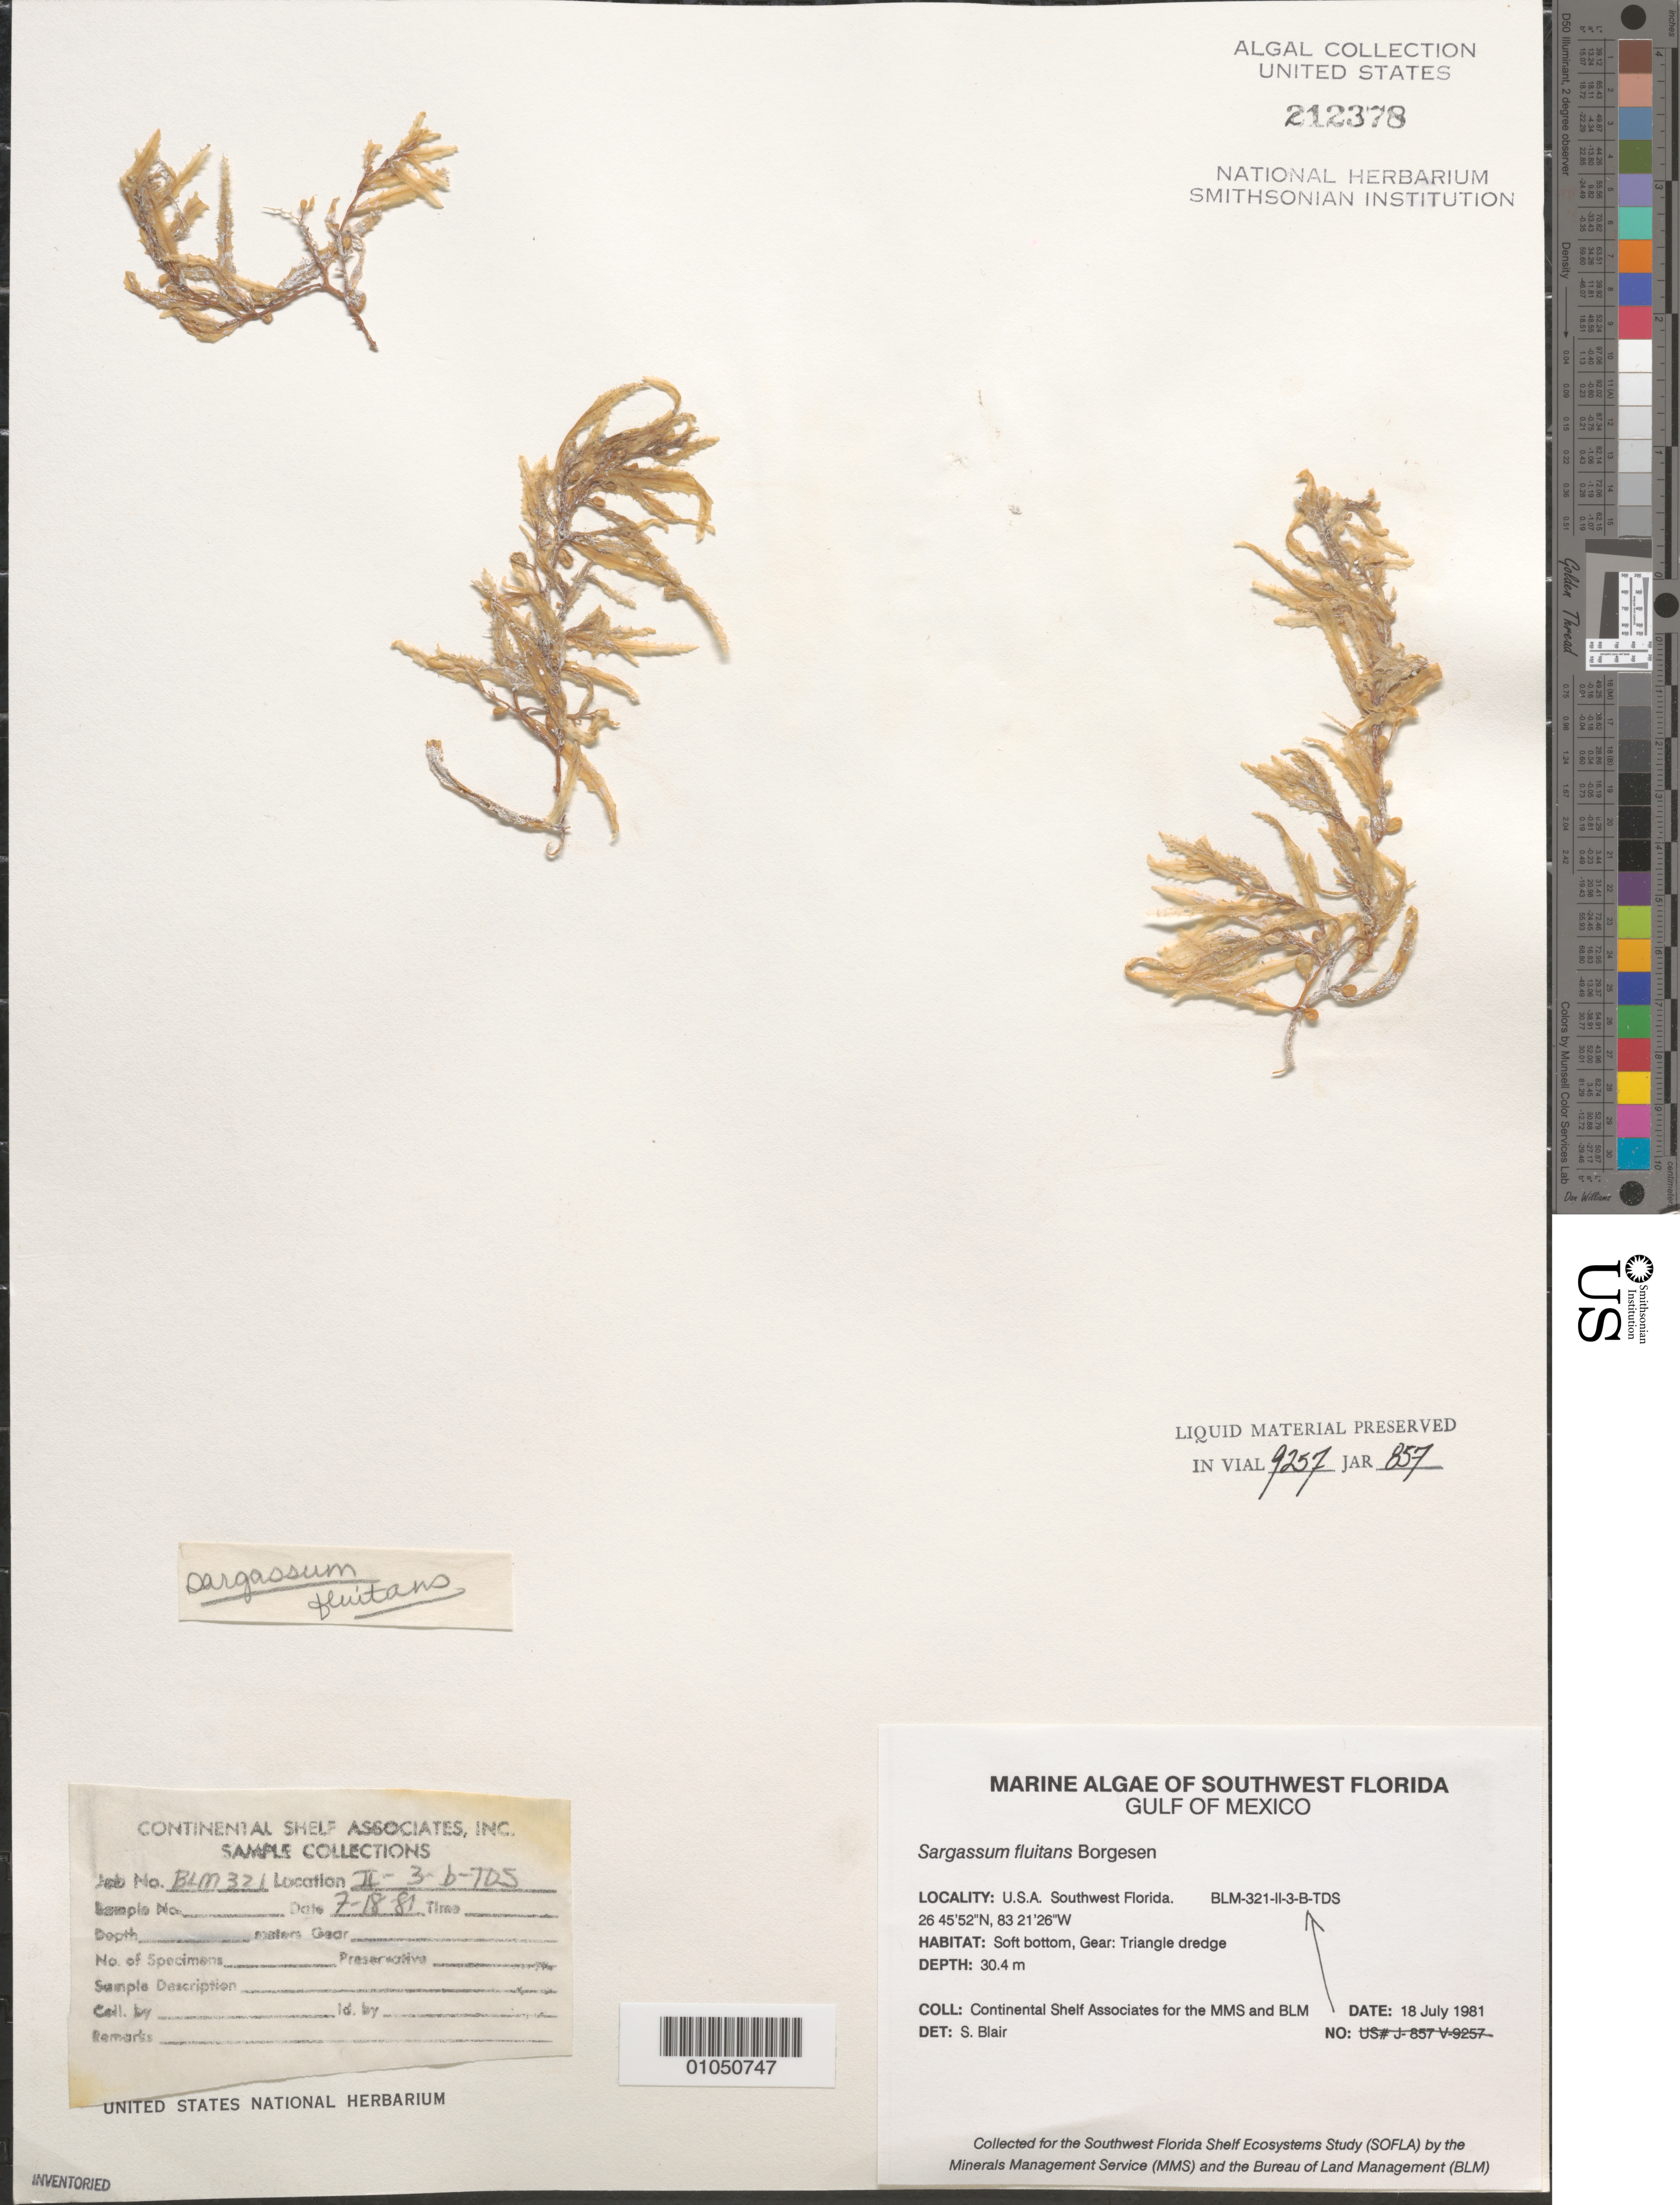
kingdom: Chromista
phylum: Ochrophyta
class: Phaeophyceae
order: Fucales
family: Sargassaceae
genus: Sargassum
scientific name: Sargassum fluitans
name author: (Børgesen) Børgesen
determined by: Blair, S. M.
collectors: Continental Shelf Associates for the MMS/BLM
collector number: BLM-321-II-3-A-TDS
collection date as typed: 18 Jul 1981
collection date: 1981-07-18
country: United States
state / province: Florida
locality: Gulf of Mexico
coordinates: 26 45'52"N, 83 21'26"W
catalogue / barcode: US 212378